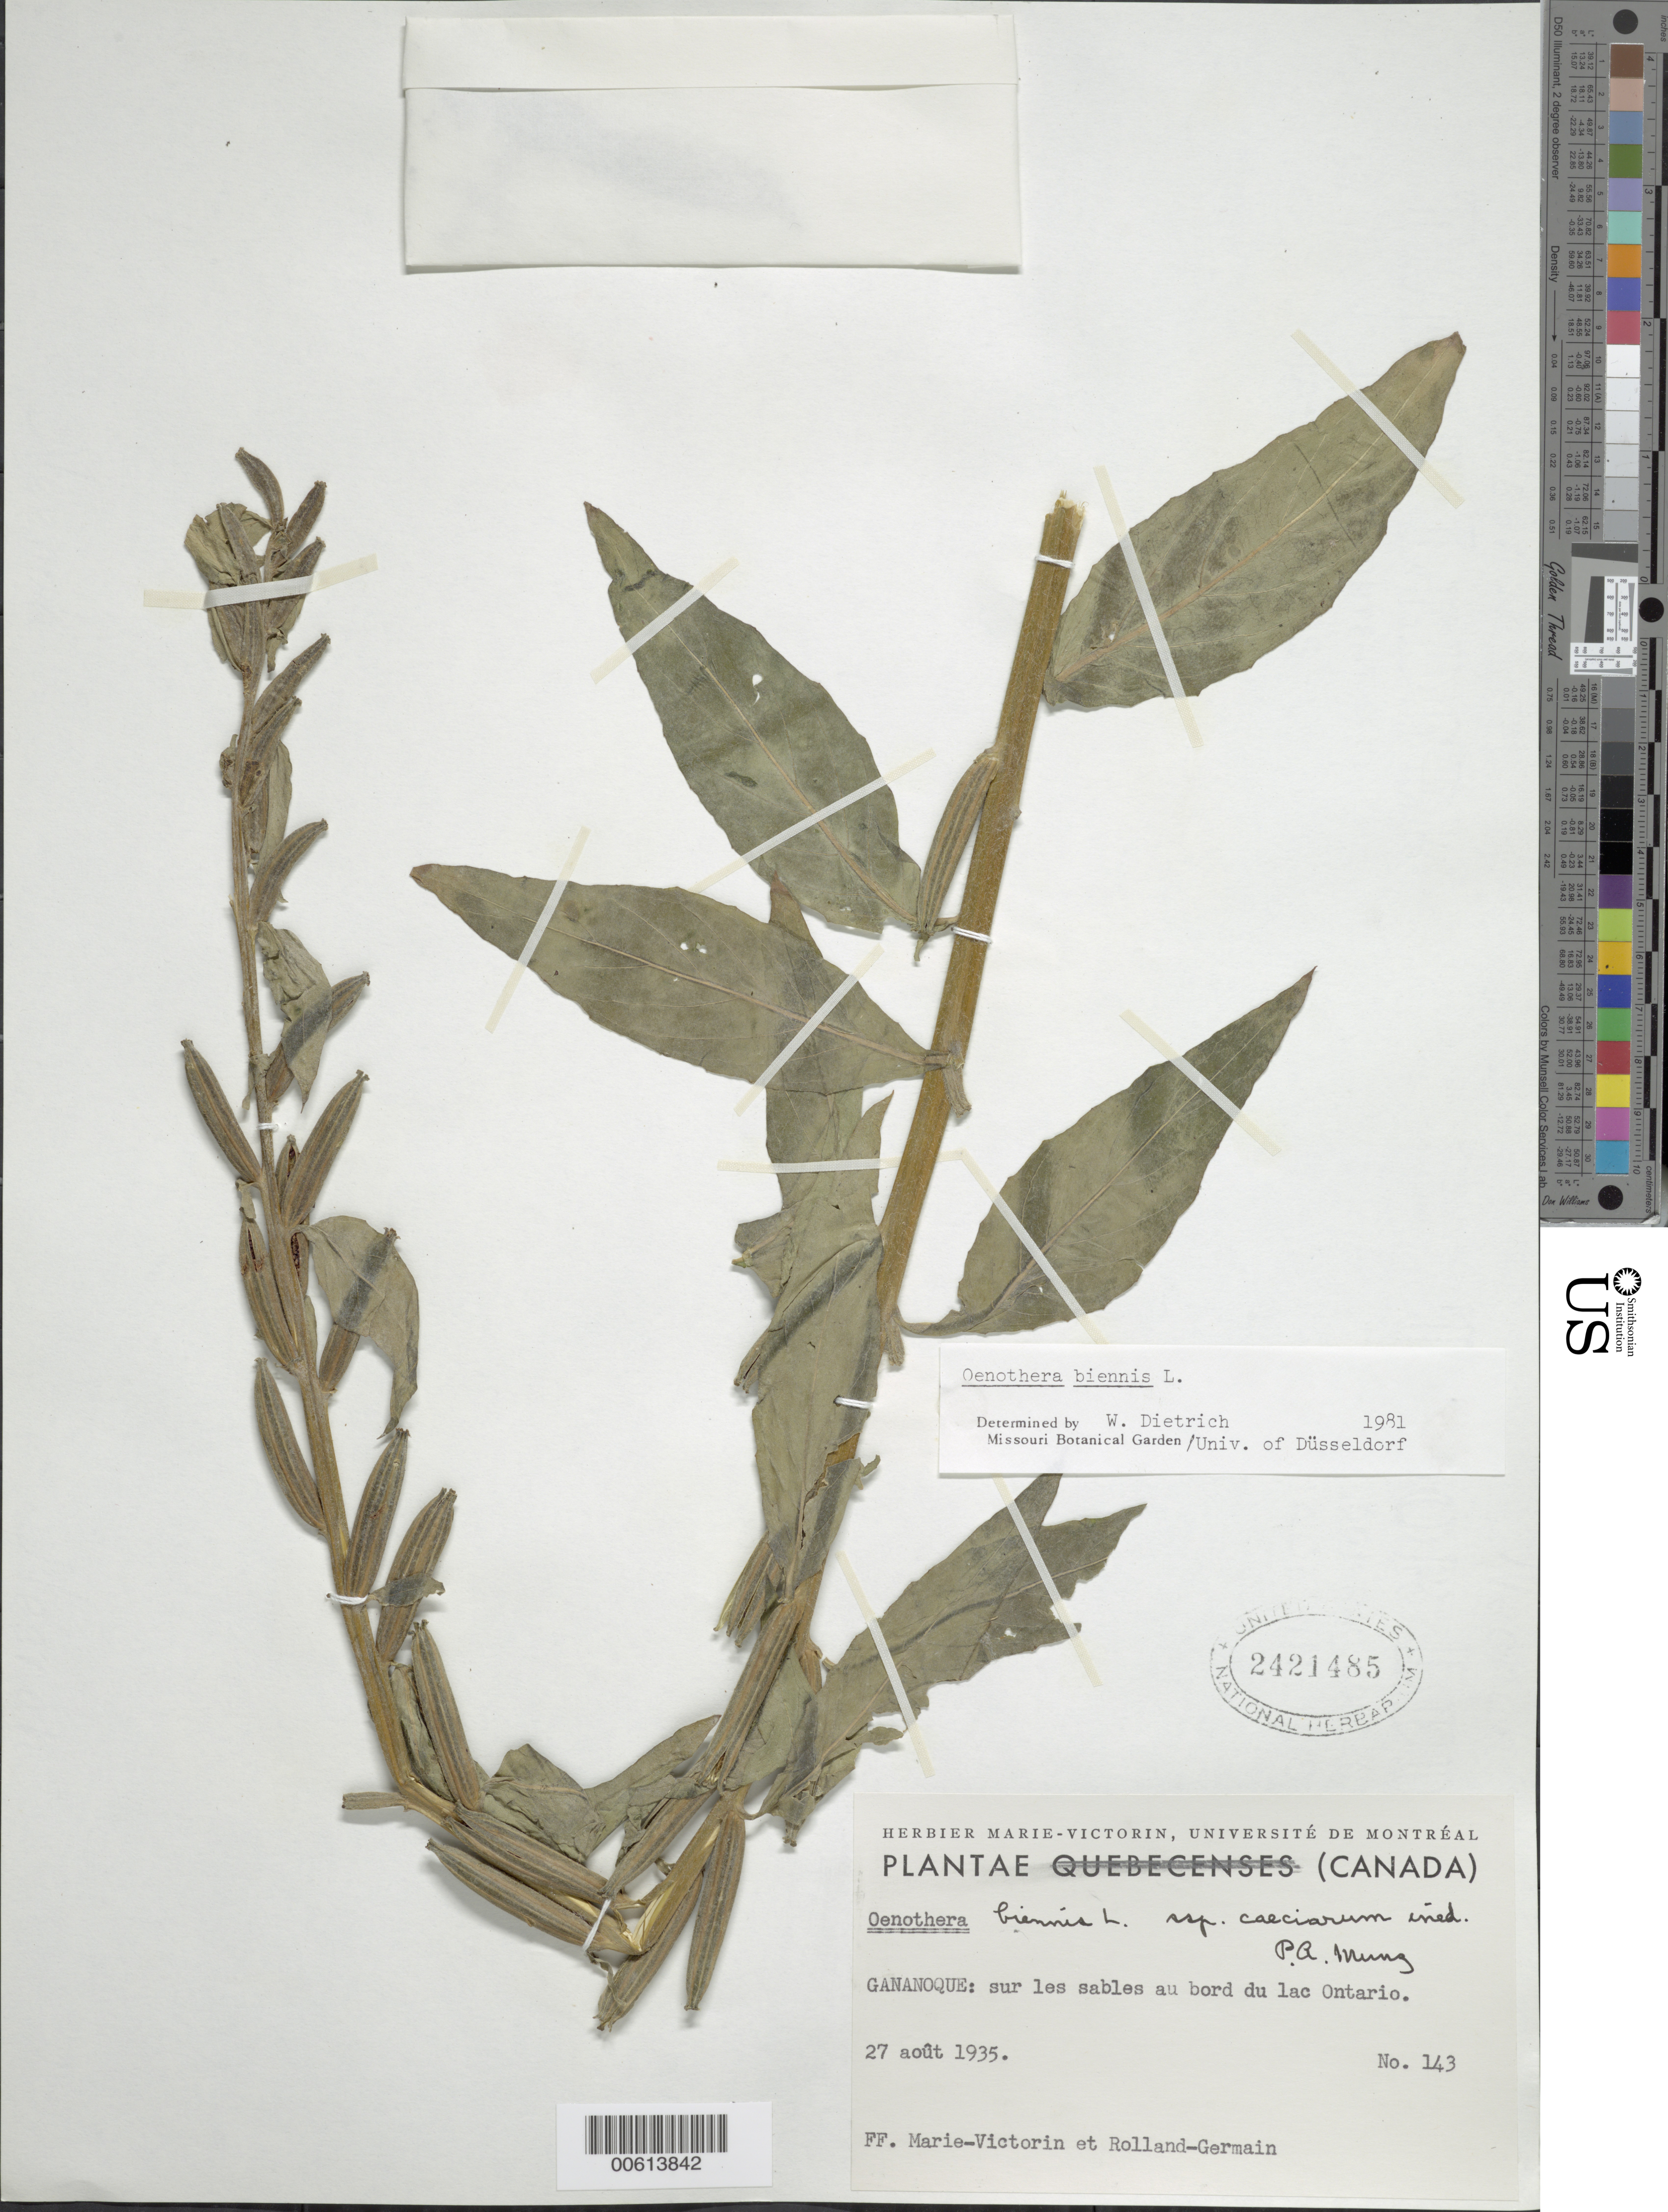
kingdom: Plantae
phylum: Tracheophyta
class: Magnoliopsida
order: Myrtales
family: Onagraceae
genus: Oenothera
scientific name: Oenothera biennis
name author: L.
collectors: Fr. Marie-Victorin & Rolland-Germain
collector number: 143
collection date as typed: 27 Aug 1935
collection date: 1935-08-27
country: Canada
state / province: Ontario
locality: Gananoque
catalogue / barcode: US 2421485